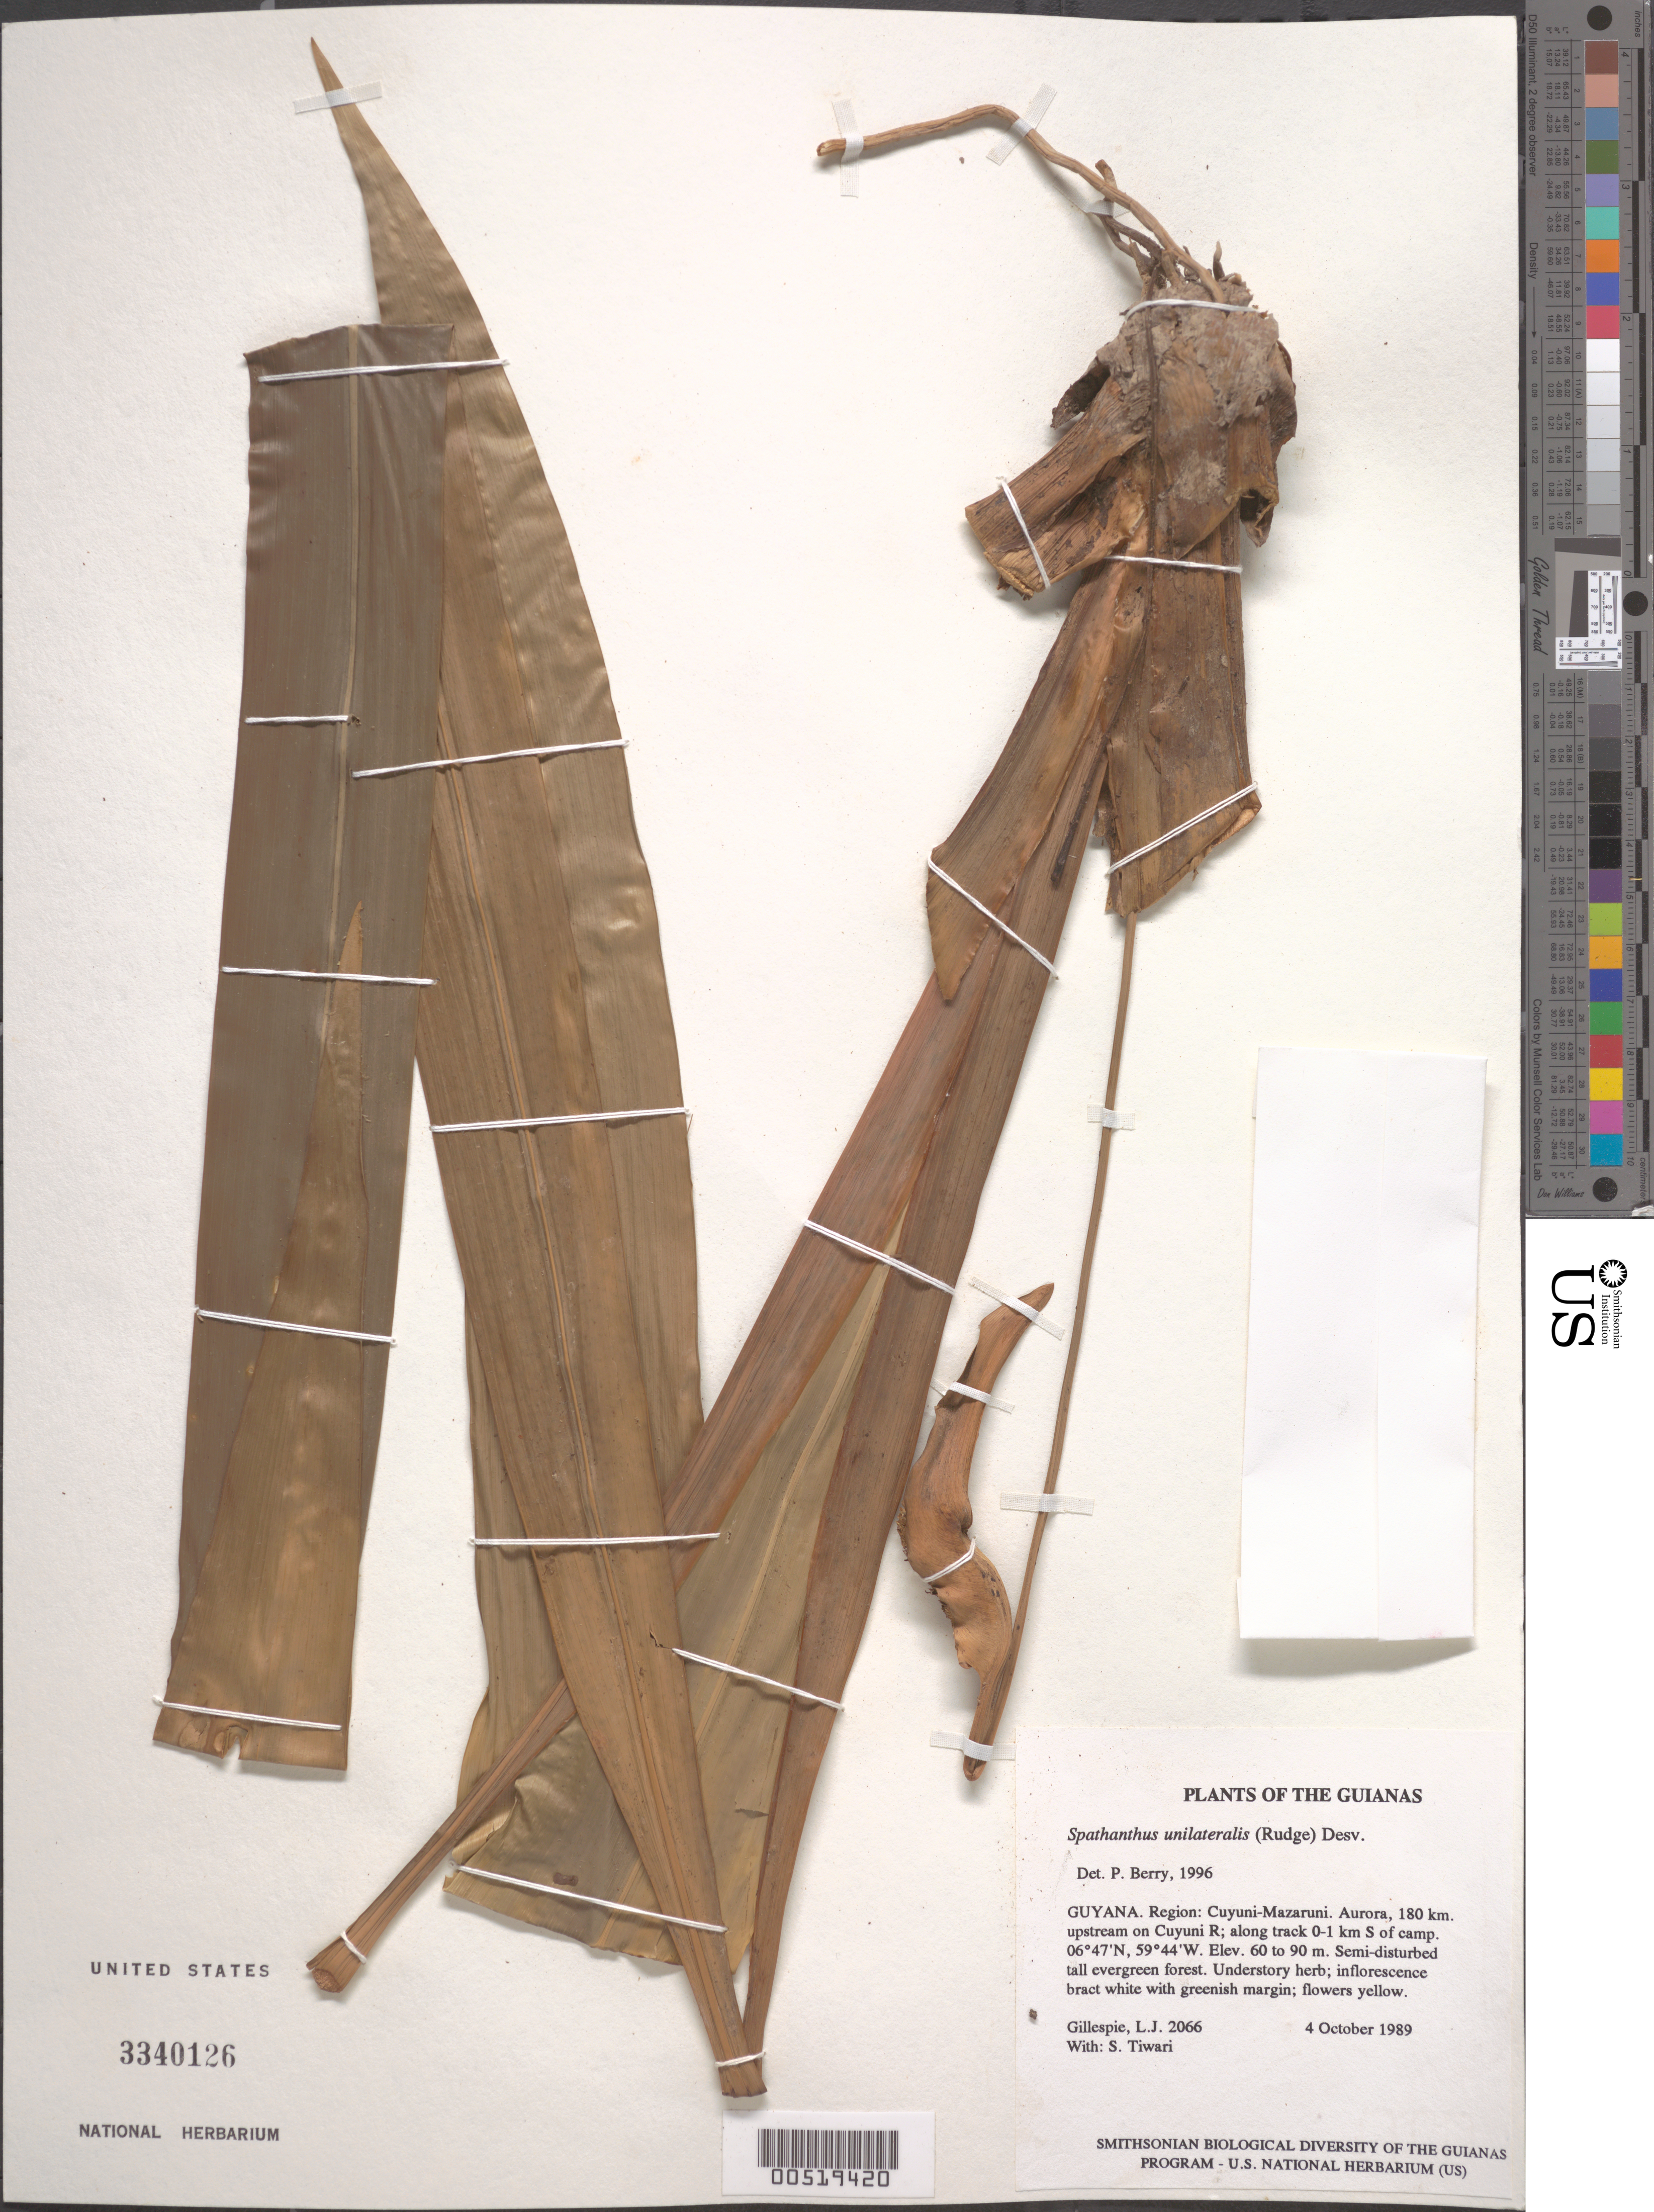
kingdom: Plantae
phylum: Tracheophyta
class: Liliopsida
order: Poales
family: Rapateaceae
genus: Spathanthus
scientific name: Spathanthus unilateralis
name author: (Rudge) Desv.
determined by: Berry, P. E., (WIS), University of Wisconsin - Madison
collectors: L. J. Gillespie & S. Tiwari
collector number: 2066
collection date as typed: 4 October 1989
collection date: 1989-10-04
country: Guyana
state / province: Cuyuni-Mazaruni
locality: Aurora, 180 km. upstream on Cuyuni R; along track 0-1 km S of camp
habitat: Semi-disturbed tall evergreen forest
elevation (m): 60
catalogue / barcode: US 3340126